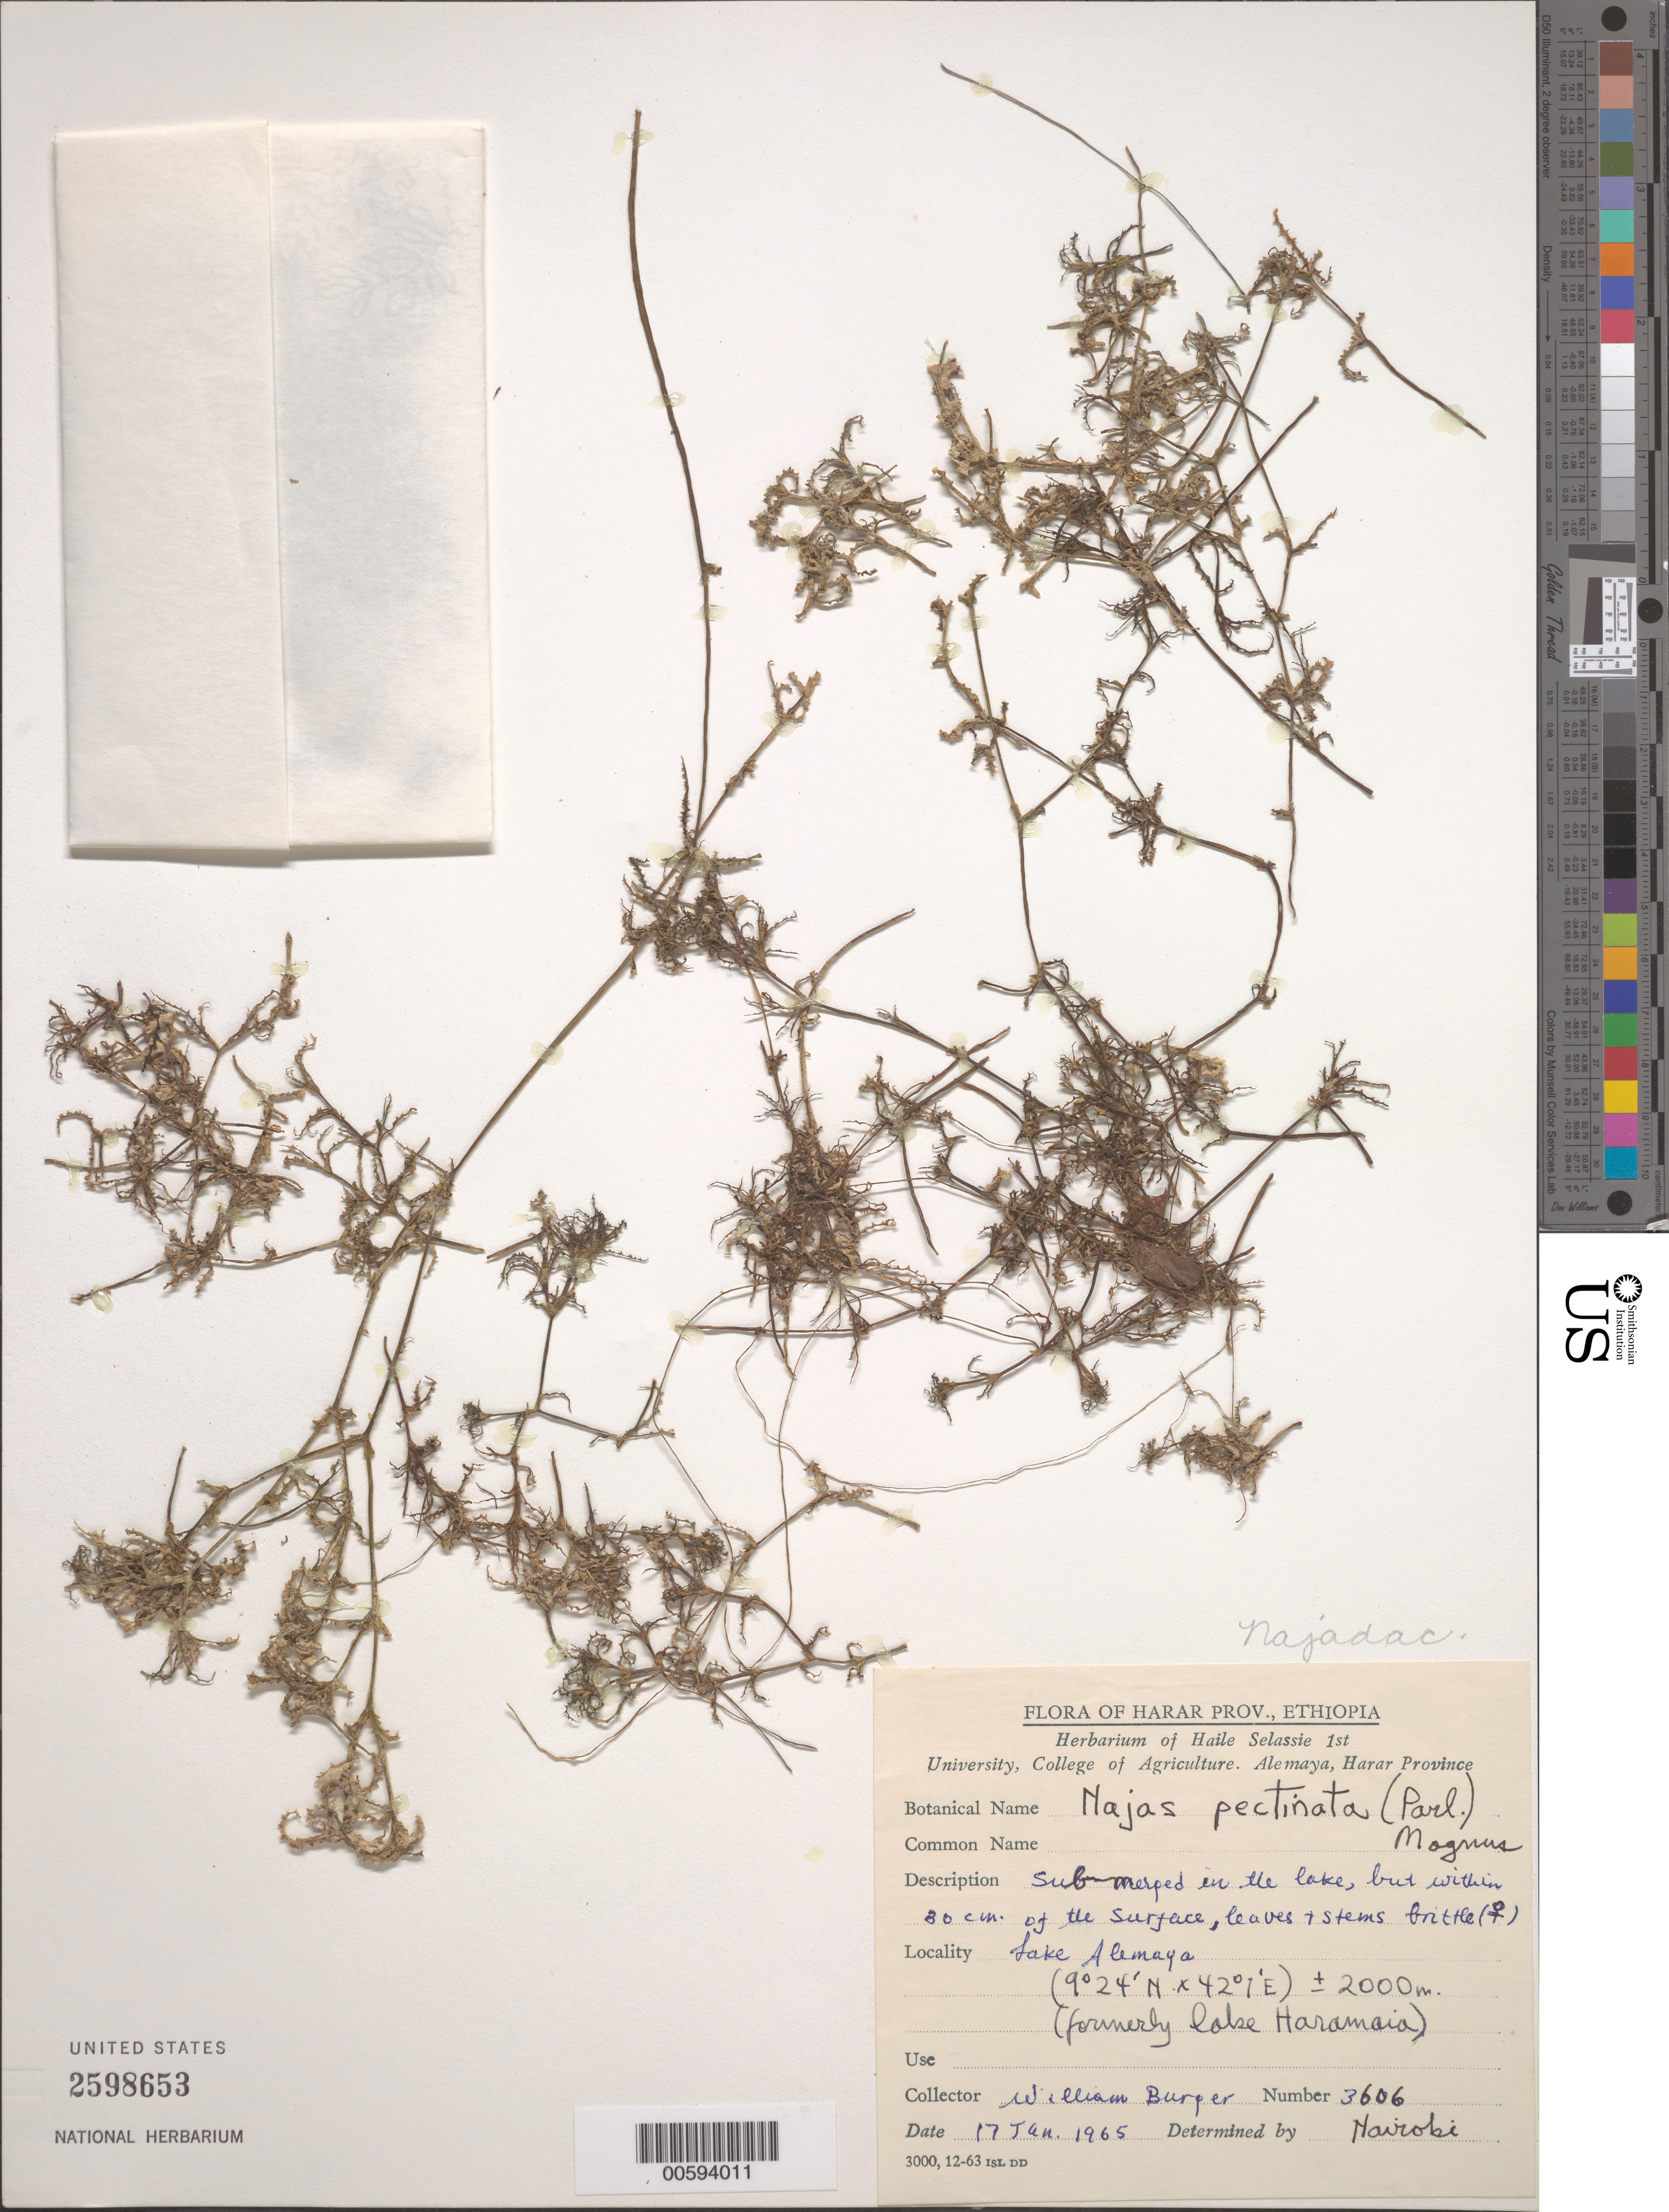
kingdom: Plantae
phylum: Tracheophyta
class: Liliopsida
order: Alismatales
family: Hydrocharitaceae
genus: Najas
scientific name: Najas pectinata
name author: (Parl.) Magnus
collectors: W. Burger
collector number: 3606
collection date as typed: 17 Jan 1965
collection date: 1965-01-17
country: Ethiopia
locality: Lake Alemaya, formaly Lake Haramaia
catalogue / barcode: US 2598653